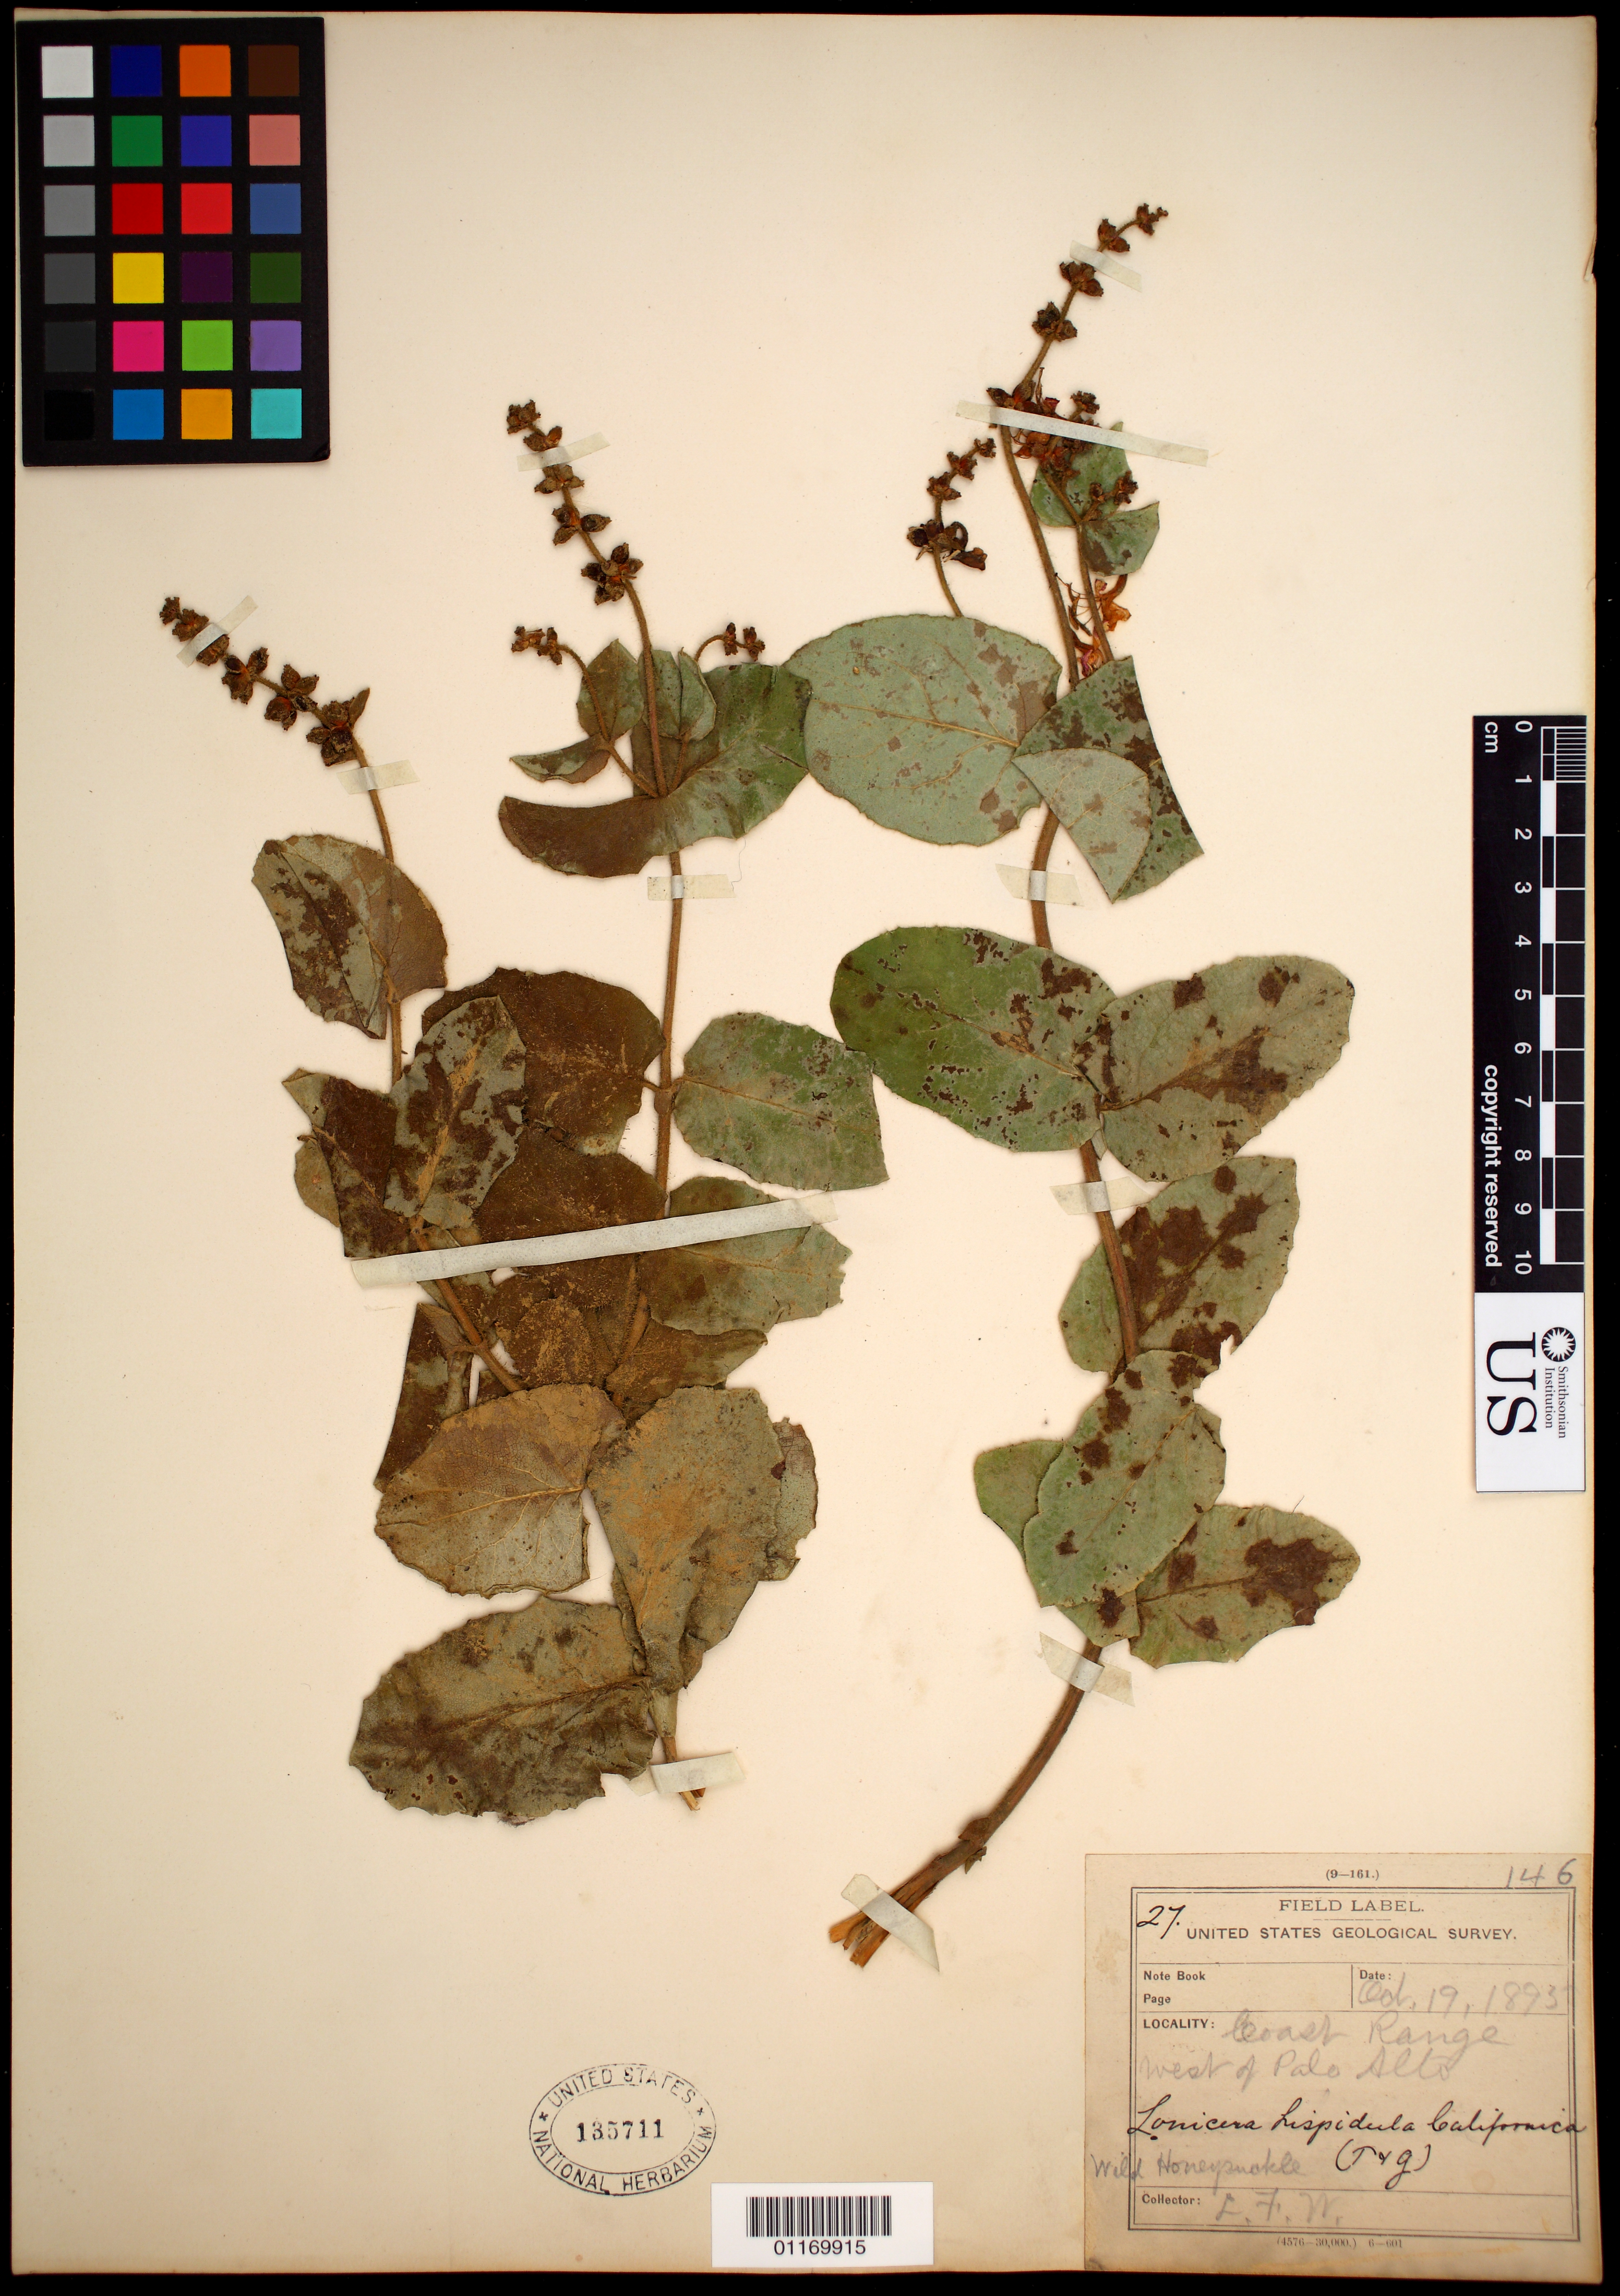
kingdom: Plantae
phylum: Tracheophyta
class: Magnoliopsida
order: Dipsacales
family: Caprifoliaceae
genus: Lonicera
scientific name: Lonicera hispidula var. californica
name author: Rehder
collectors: L. F. Ward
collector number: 146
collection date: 1895-10-19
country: United States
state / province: California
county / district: Santa Clara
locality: Goast Range west of Palo Alto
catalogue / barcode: US 135711